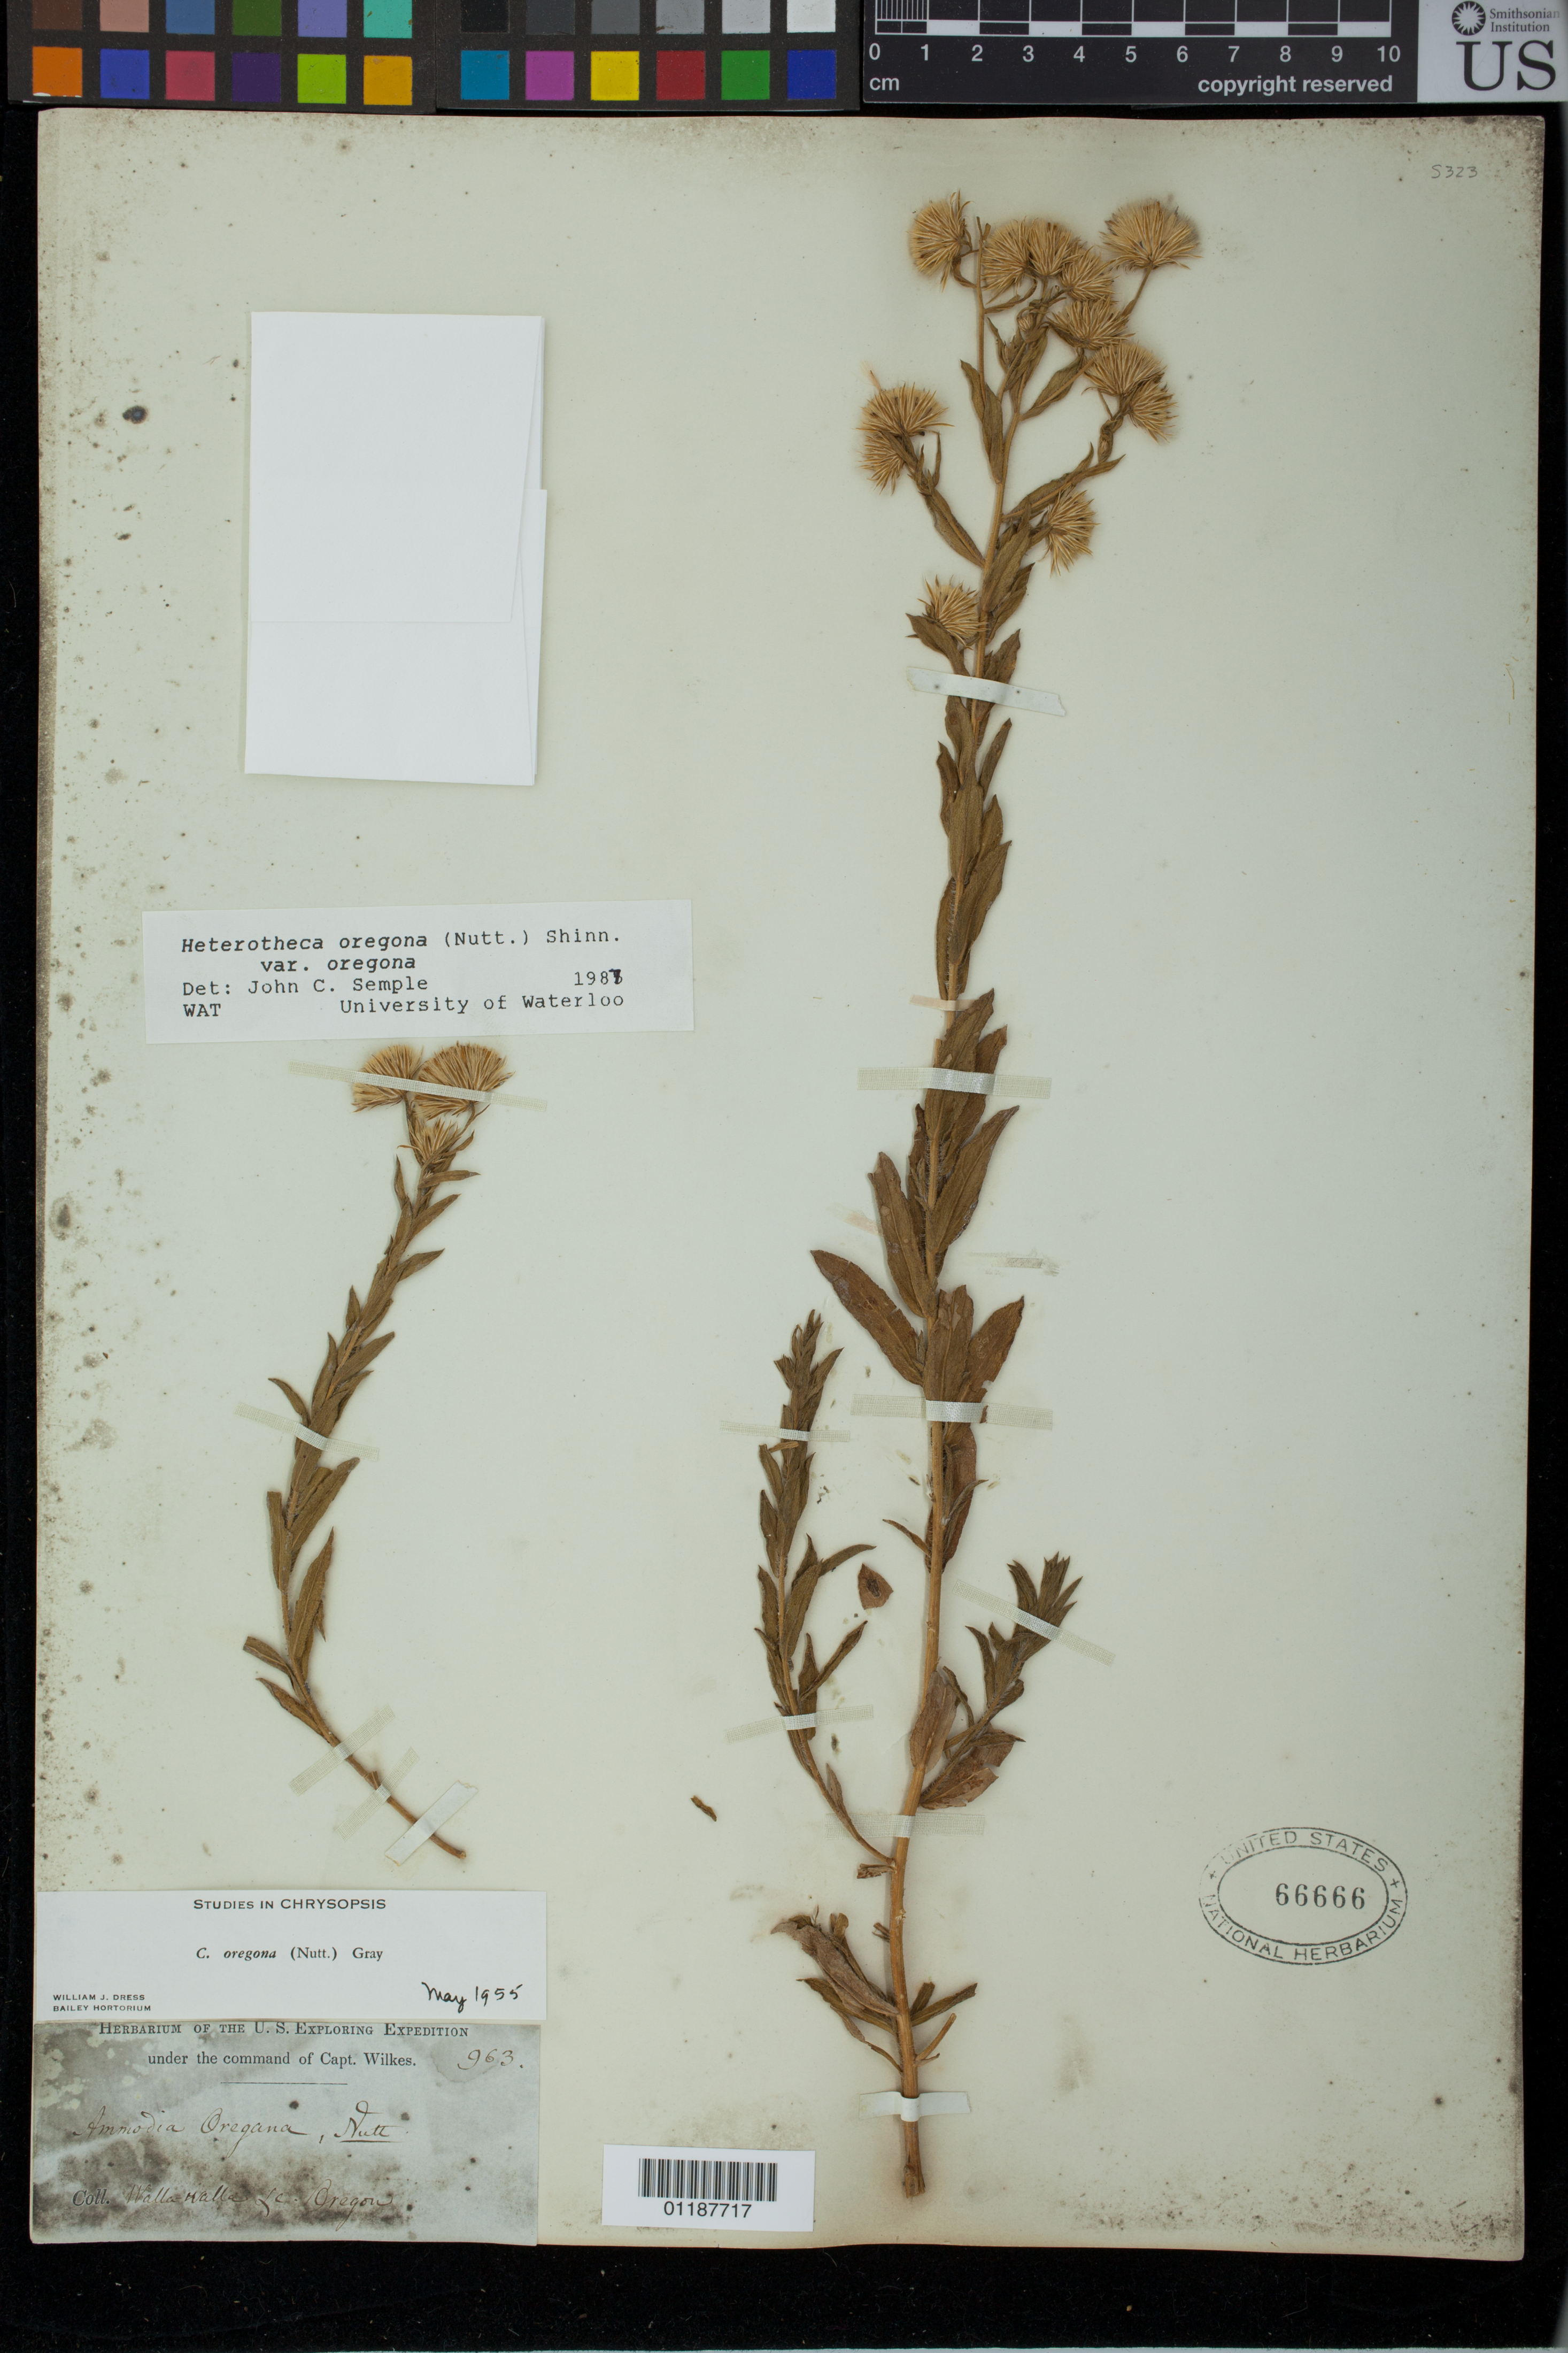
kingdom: Plantae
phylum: Tracheophyta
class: Magnoliopsida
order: Asterales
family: Asteraceae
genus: Heterotheca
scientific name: Heterotheca oregona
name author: (Nutt.) Shinners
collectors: Wilkes Explor. Exped.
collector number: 963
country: United States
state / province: Washington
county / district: Walla Walla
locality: Washington Terr., Walla Walla and E. Oregon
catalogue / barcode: US 66666